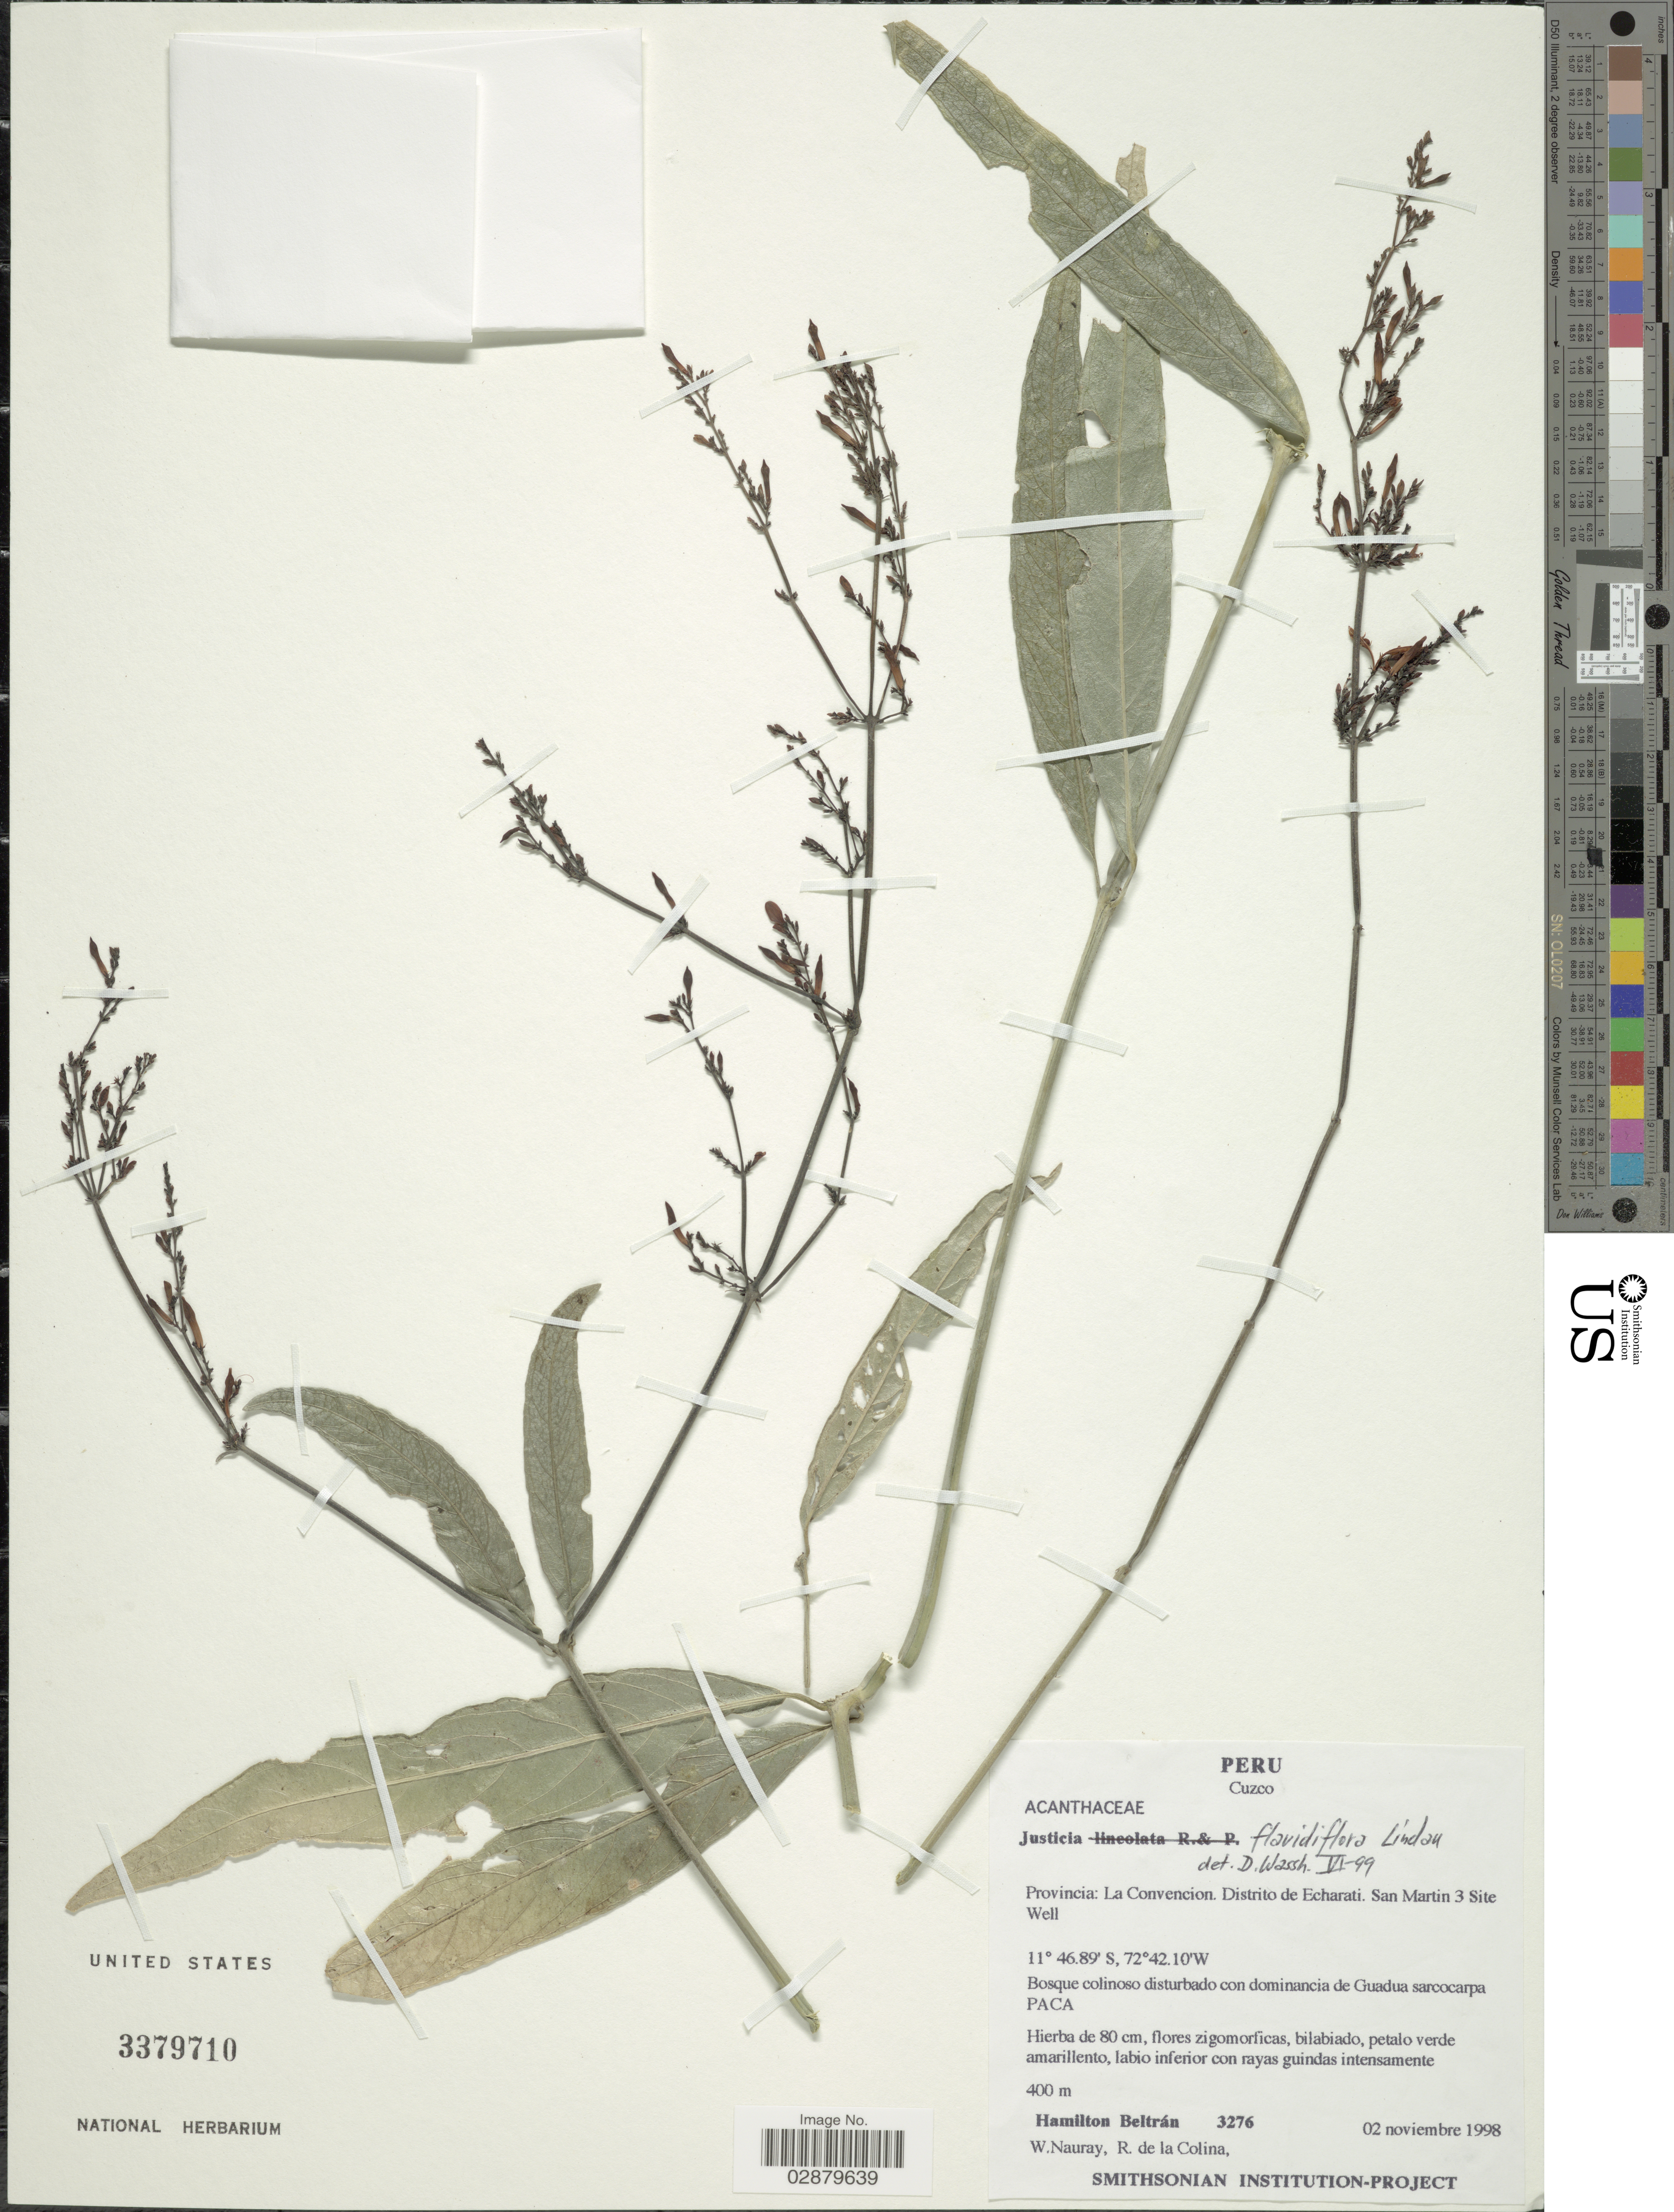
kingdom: Plantae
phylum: Tracheophyta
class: Magnoliopsida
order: Lamiales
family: Acanthaceae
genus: Justicia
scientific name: Justicia lineolata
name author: Ruiz & Pav.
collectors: H. Beltran, W. Nauray & R. de La Colina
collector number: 3276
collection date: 1998-11-02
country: Peru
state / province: Cusco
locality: Provincia: La Convencion. Distrito de Echarati. San Martin 3 Site Well.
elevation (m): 400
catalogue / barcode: US 3379710